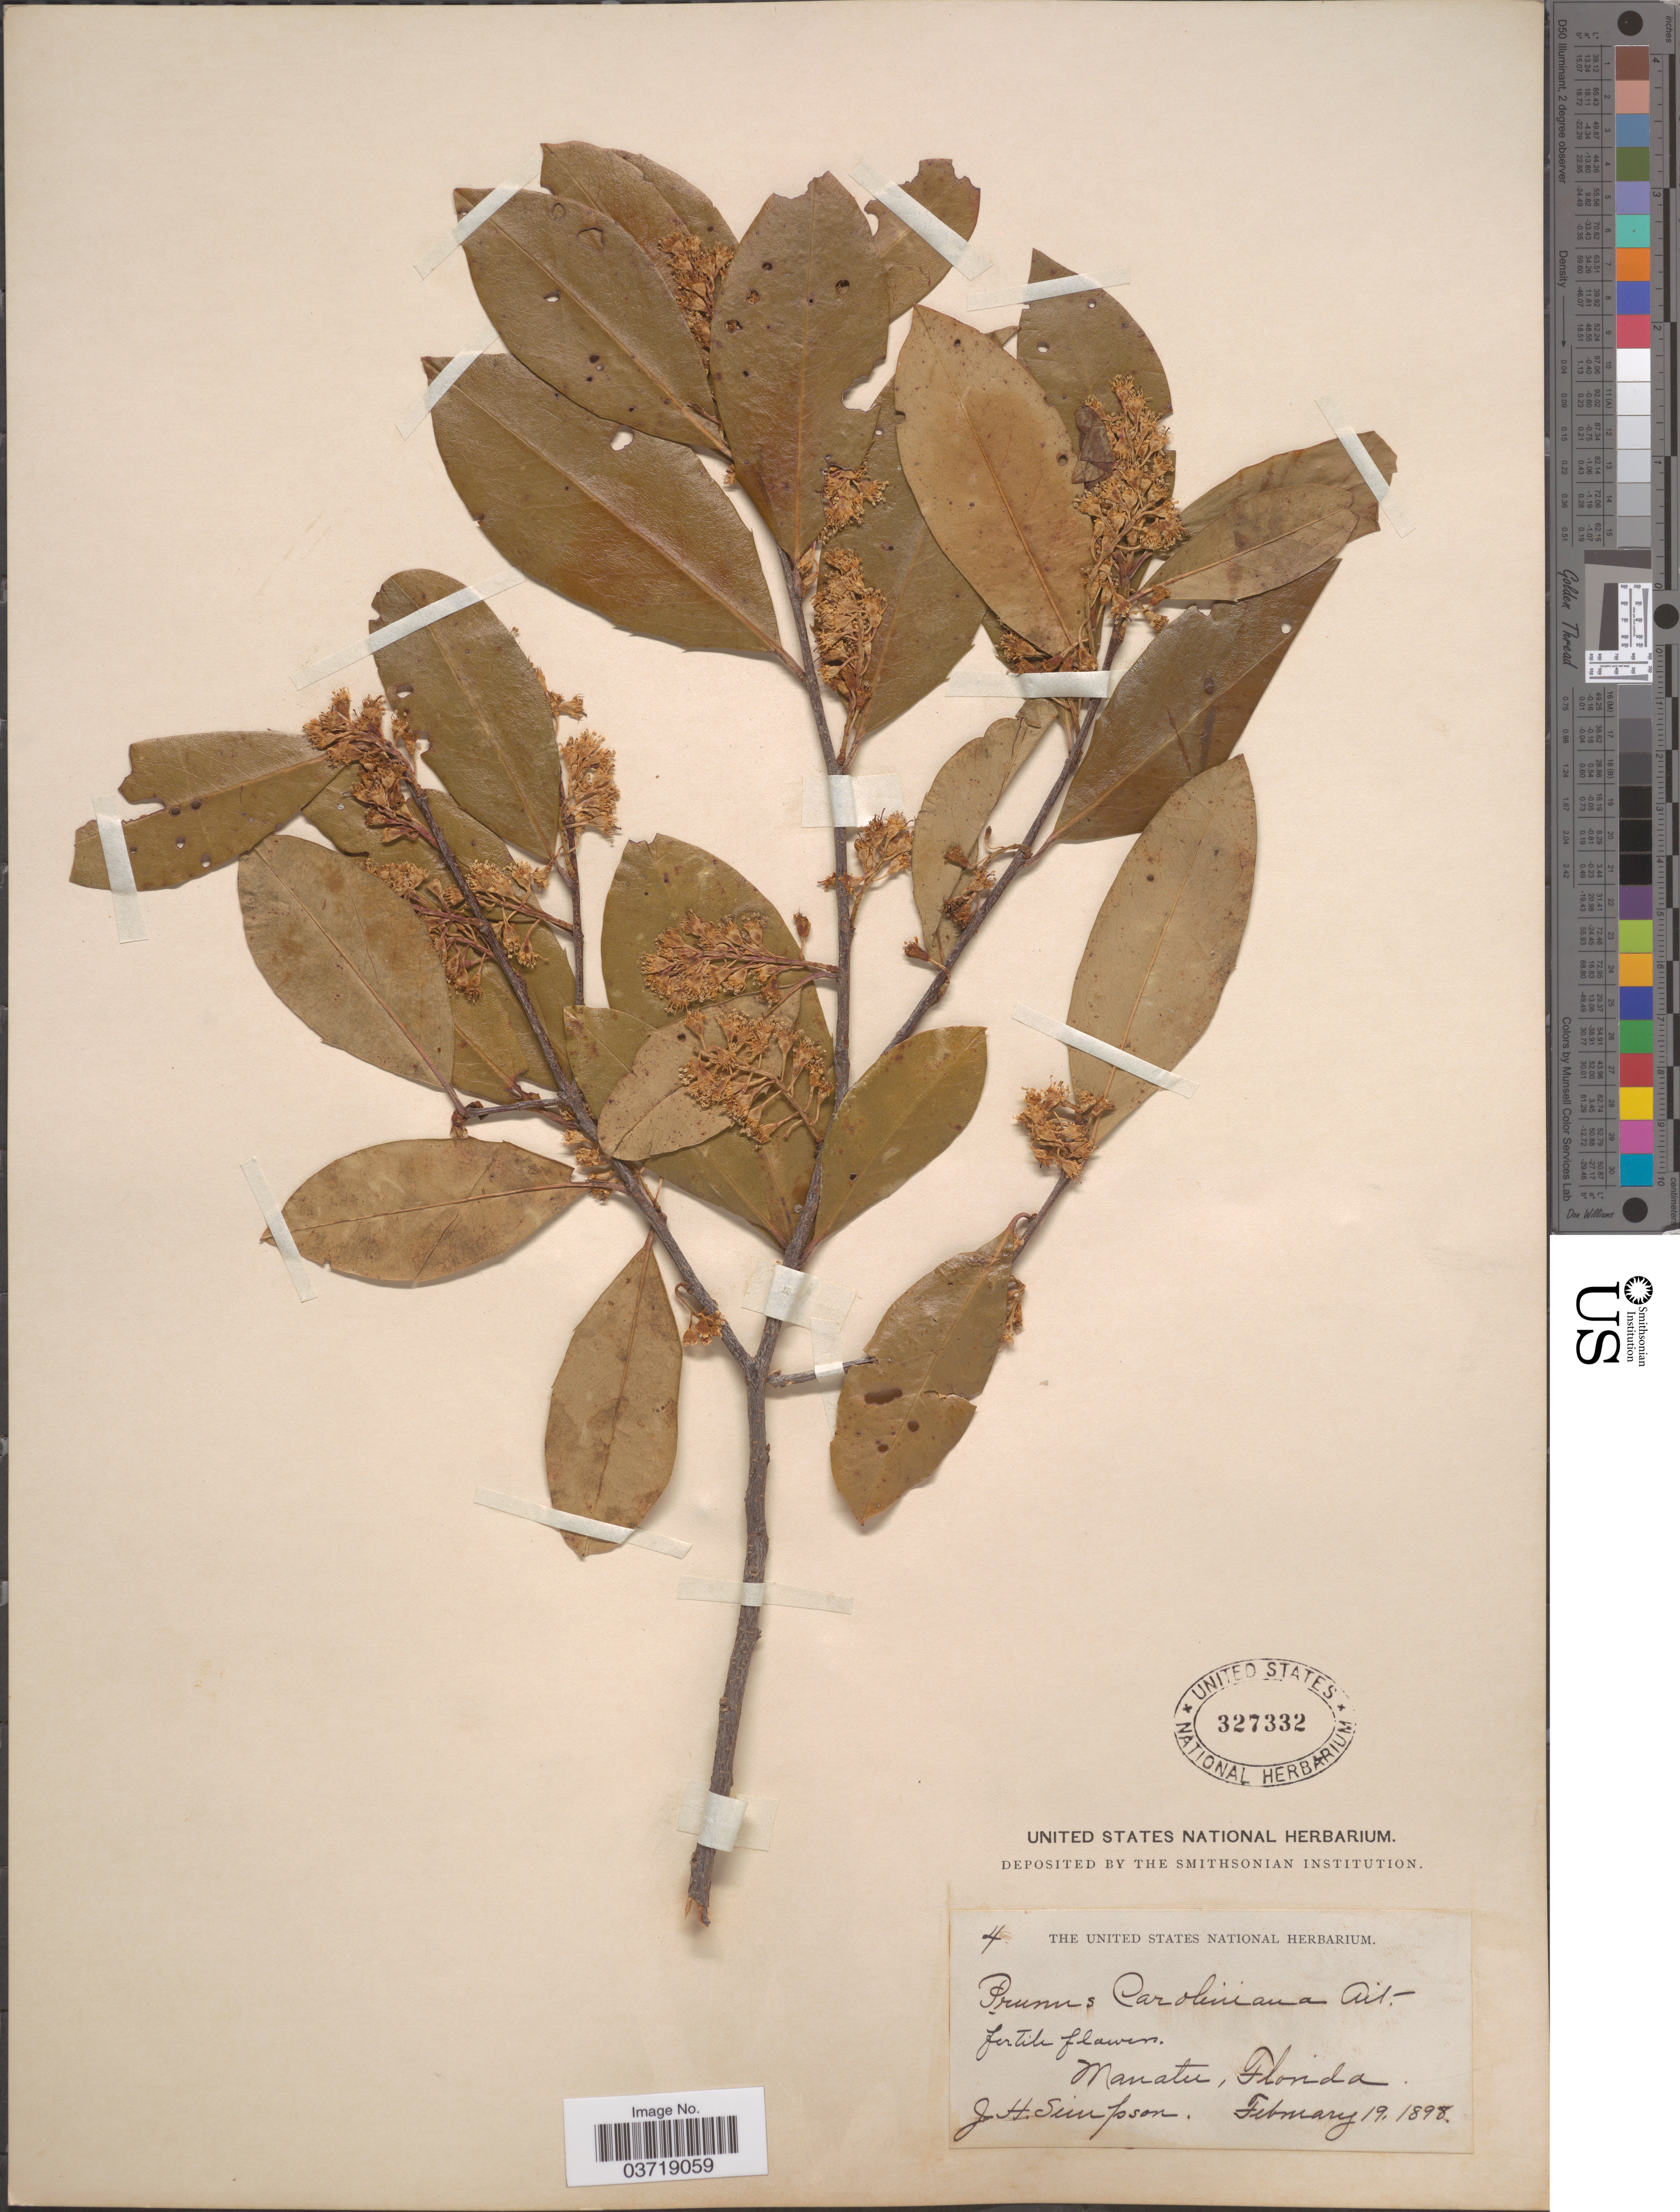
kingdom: Plantae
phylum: Tracheophyta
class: Magnoliopsida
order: Rosales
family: Rosaceae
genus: Prunus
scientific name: Prunus caroliniana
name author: (Mill.) Aiton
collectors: J. H. Simpson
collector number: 4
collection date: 1898-02-19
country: United States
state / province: Florida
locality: Manatee.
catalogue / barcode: US 327332